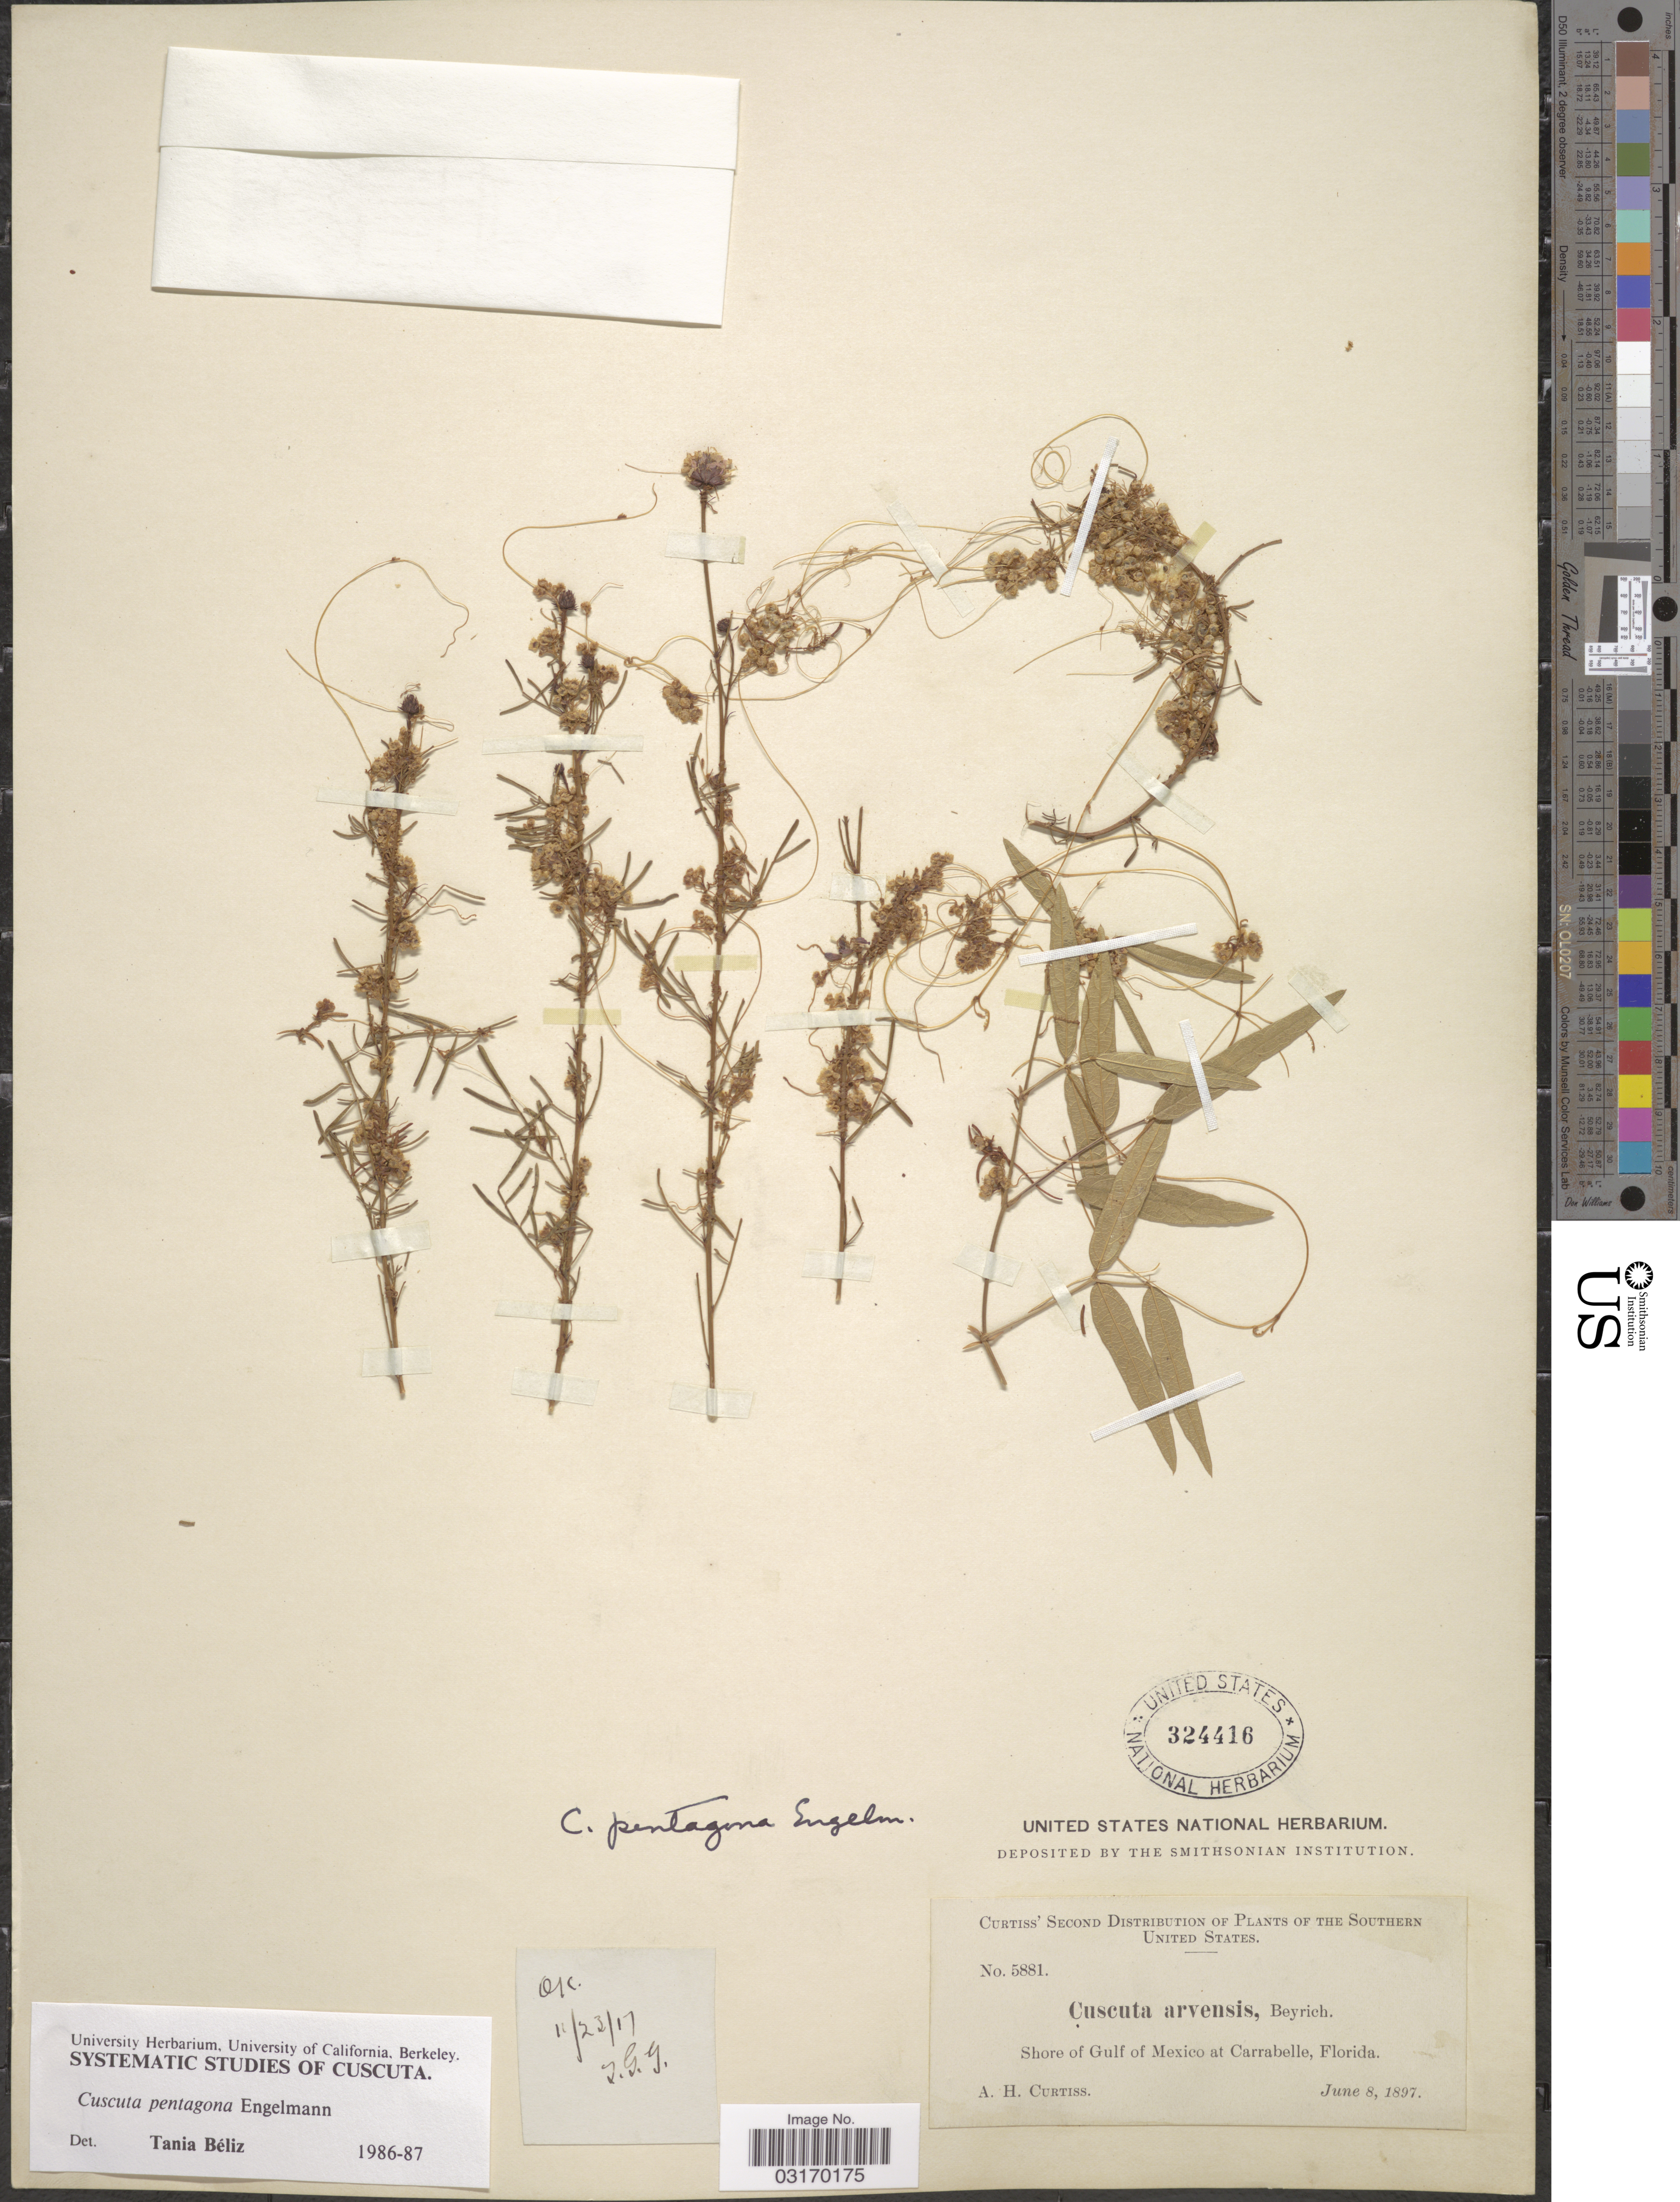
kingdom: Plantae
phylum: Tracheophyta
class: Magnoliopsida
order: Solanales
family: Convolvulaceae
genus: Cuscuta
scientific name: Cuscuta pentagona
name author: Engelm.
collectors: A. H. Curtiss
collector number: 5881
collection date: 1897-06-08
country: United States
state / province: Florida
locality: Southern United States. Shore of Gulf of Mexico at Carrabelle.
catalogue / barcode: US 324416